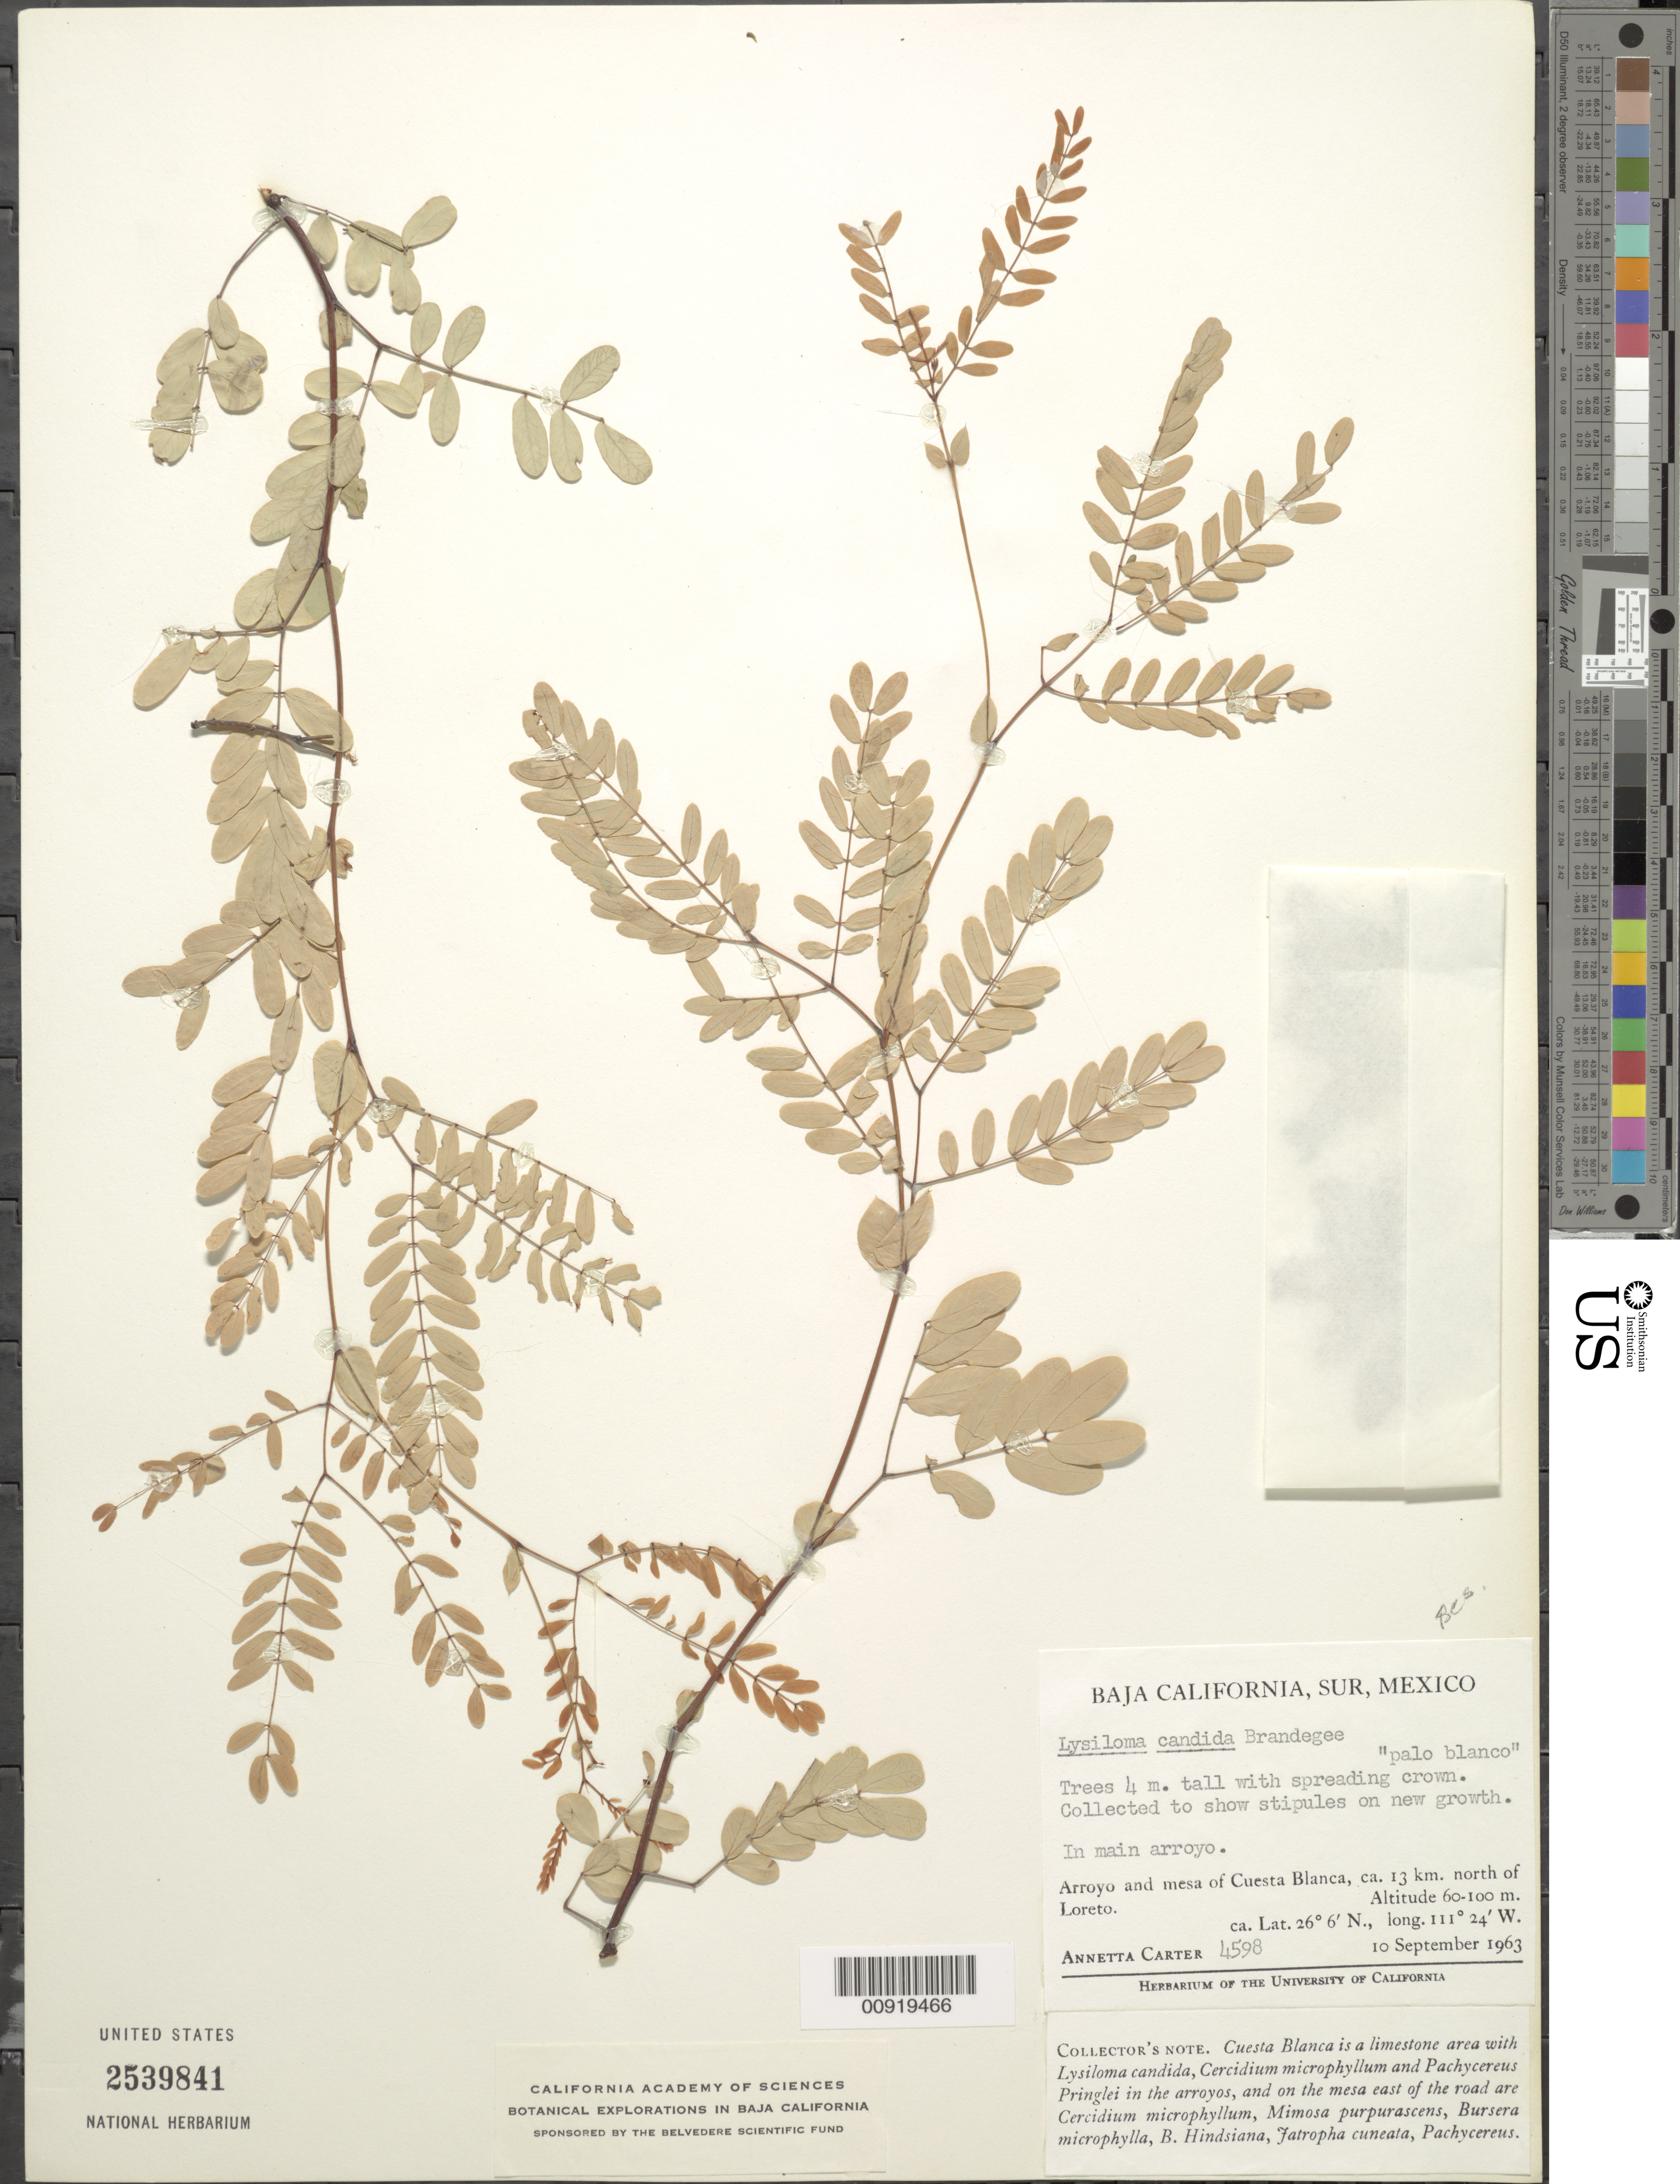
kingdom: Plantae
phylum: Tracheophyta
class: Magnoliopsida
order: Fabales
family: Fabaceae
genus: Lysiloma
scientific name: Lysiloma candidum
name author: Brandegee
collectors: A. Carter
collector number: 4598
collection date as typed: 10 Sep 1963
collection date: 1963-09-10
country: Mexico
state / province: Baja California Sur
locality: Arroyo and mesa of Cuesta Blanca, ca. 13 km. north of Loreto. Baja California Sur.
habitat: In main arroyo. Arroyo and mesa.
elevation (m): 100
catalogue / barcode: US 2539841